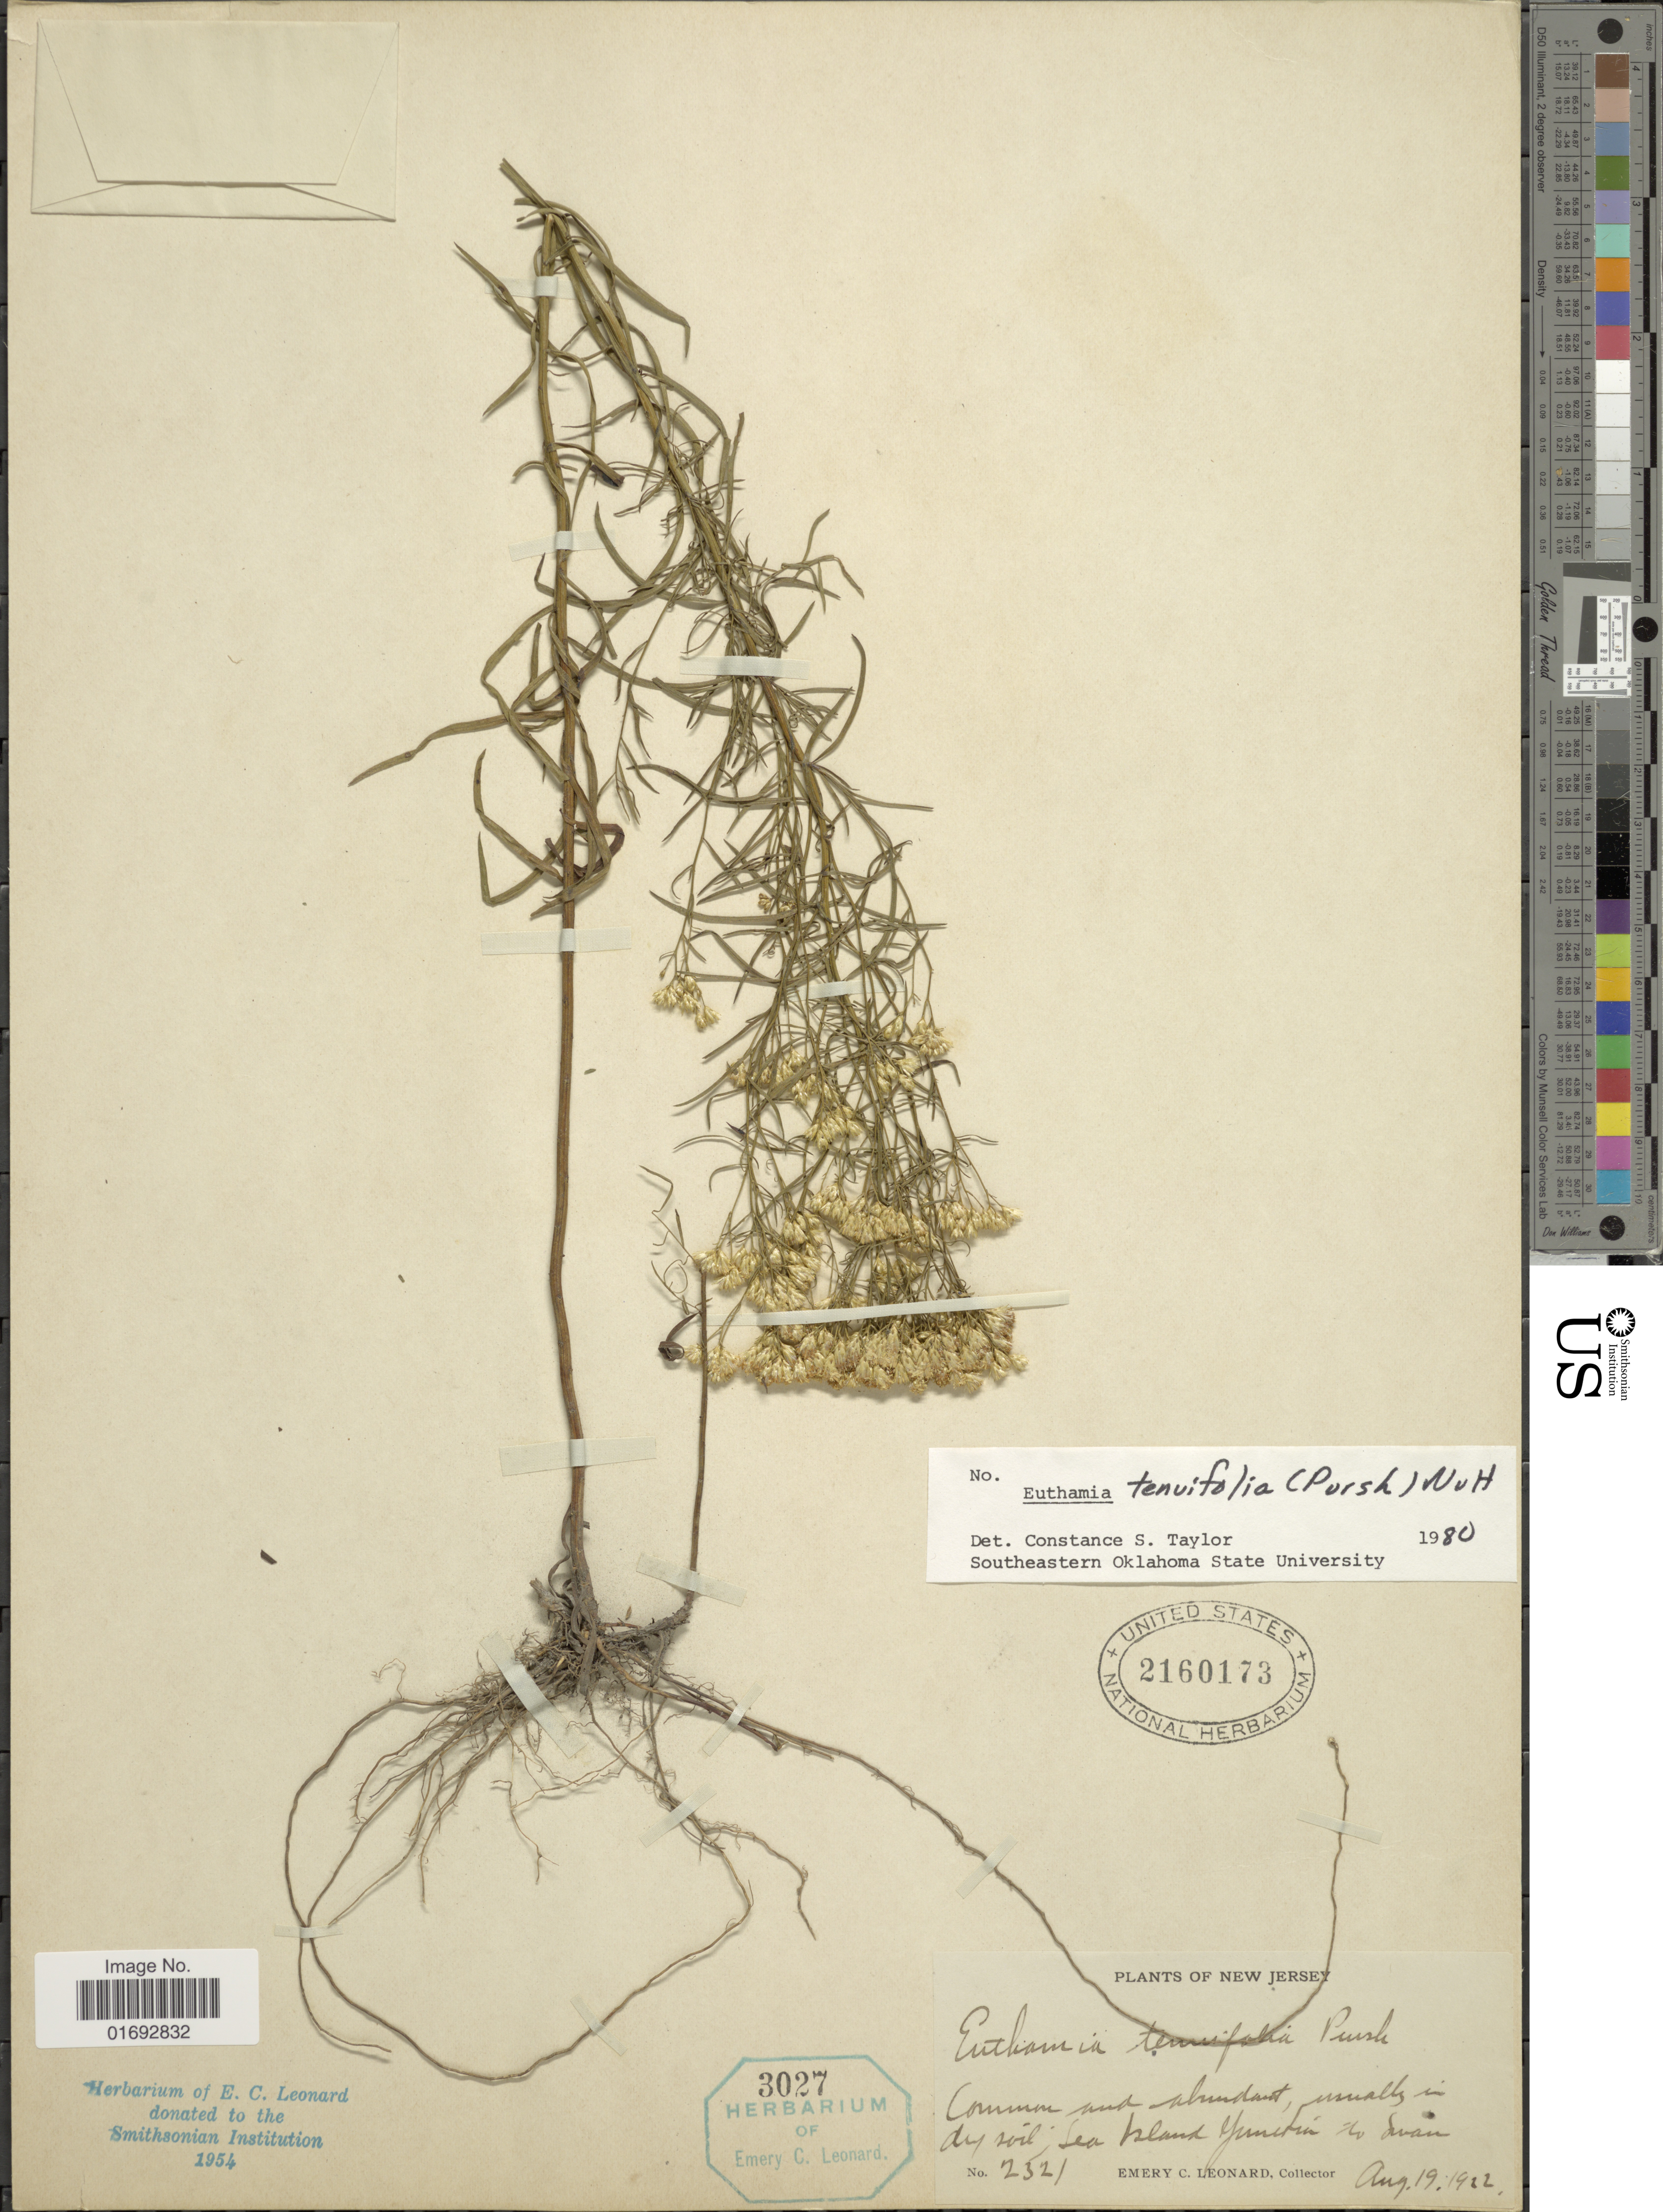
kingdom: Plantae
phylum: Tracheophyta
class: Magnoliopsida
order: Asterales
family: Asteraceae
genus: Euthamia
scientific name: Euthamia tenuifolia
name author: (Pursh) Nutt.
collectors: E. C. Leonard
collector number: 2521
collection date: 1922-08-19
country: United States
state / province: New Jersey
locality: Lea Island Yunction to Swan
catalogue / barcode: US 2160173